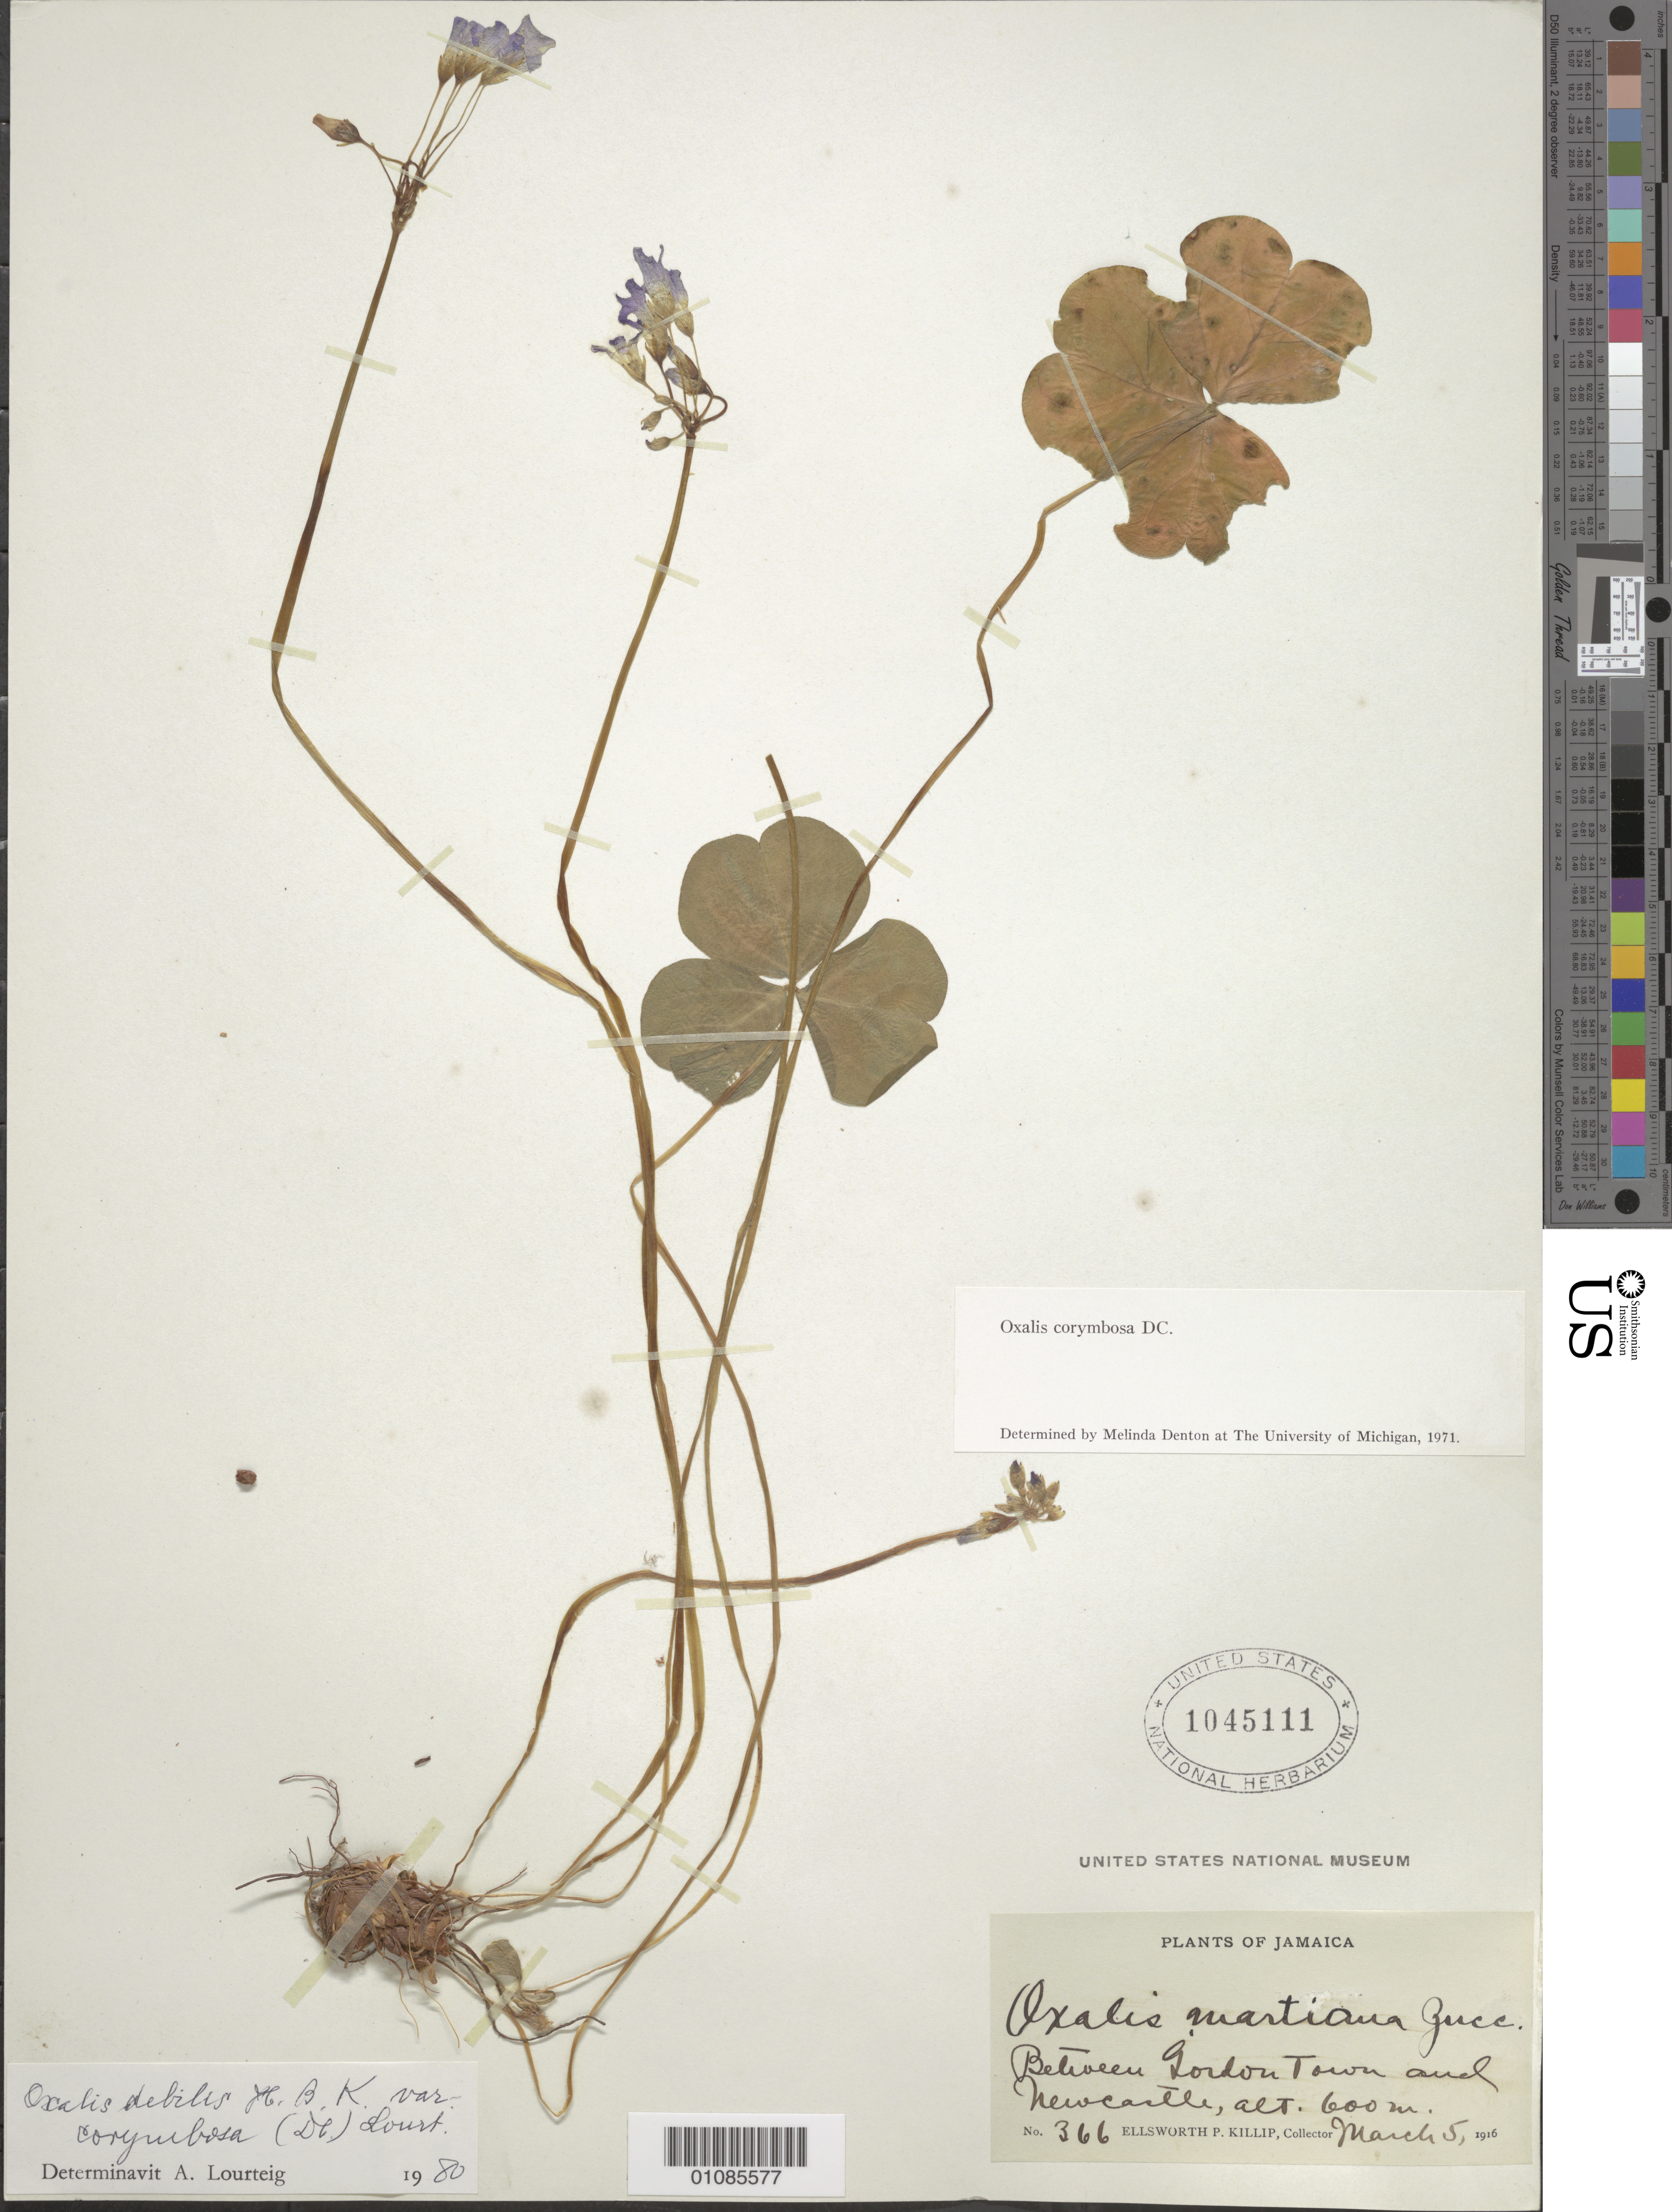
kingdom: Plantae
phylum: Tracheophyta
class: Magnoliopsida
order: Oxalidales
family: Oxalidaceae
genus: Oxalis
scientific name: Oxalis debilis var. corymbosa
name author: (DC.) Lourteig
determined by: Lourteig, A.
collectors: E. P. Killip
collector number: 366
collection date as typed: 05 Mar 1916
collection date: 1916-03-05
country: Jamaica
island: Jamaica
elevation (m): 600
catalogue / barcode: US 1045111